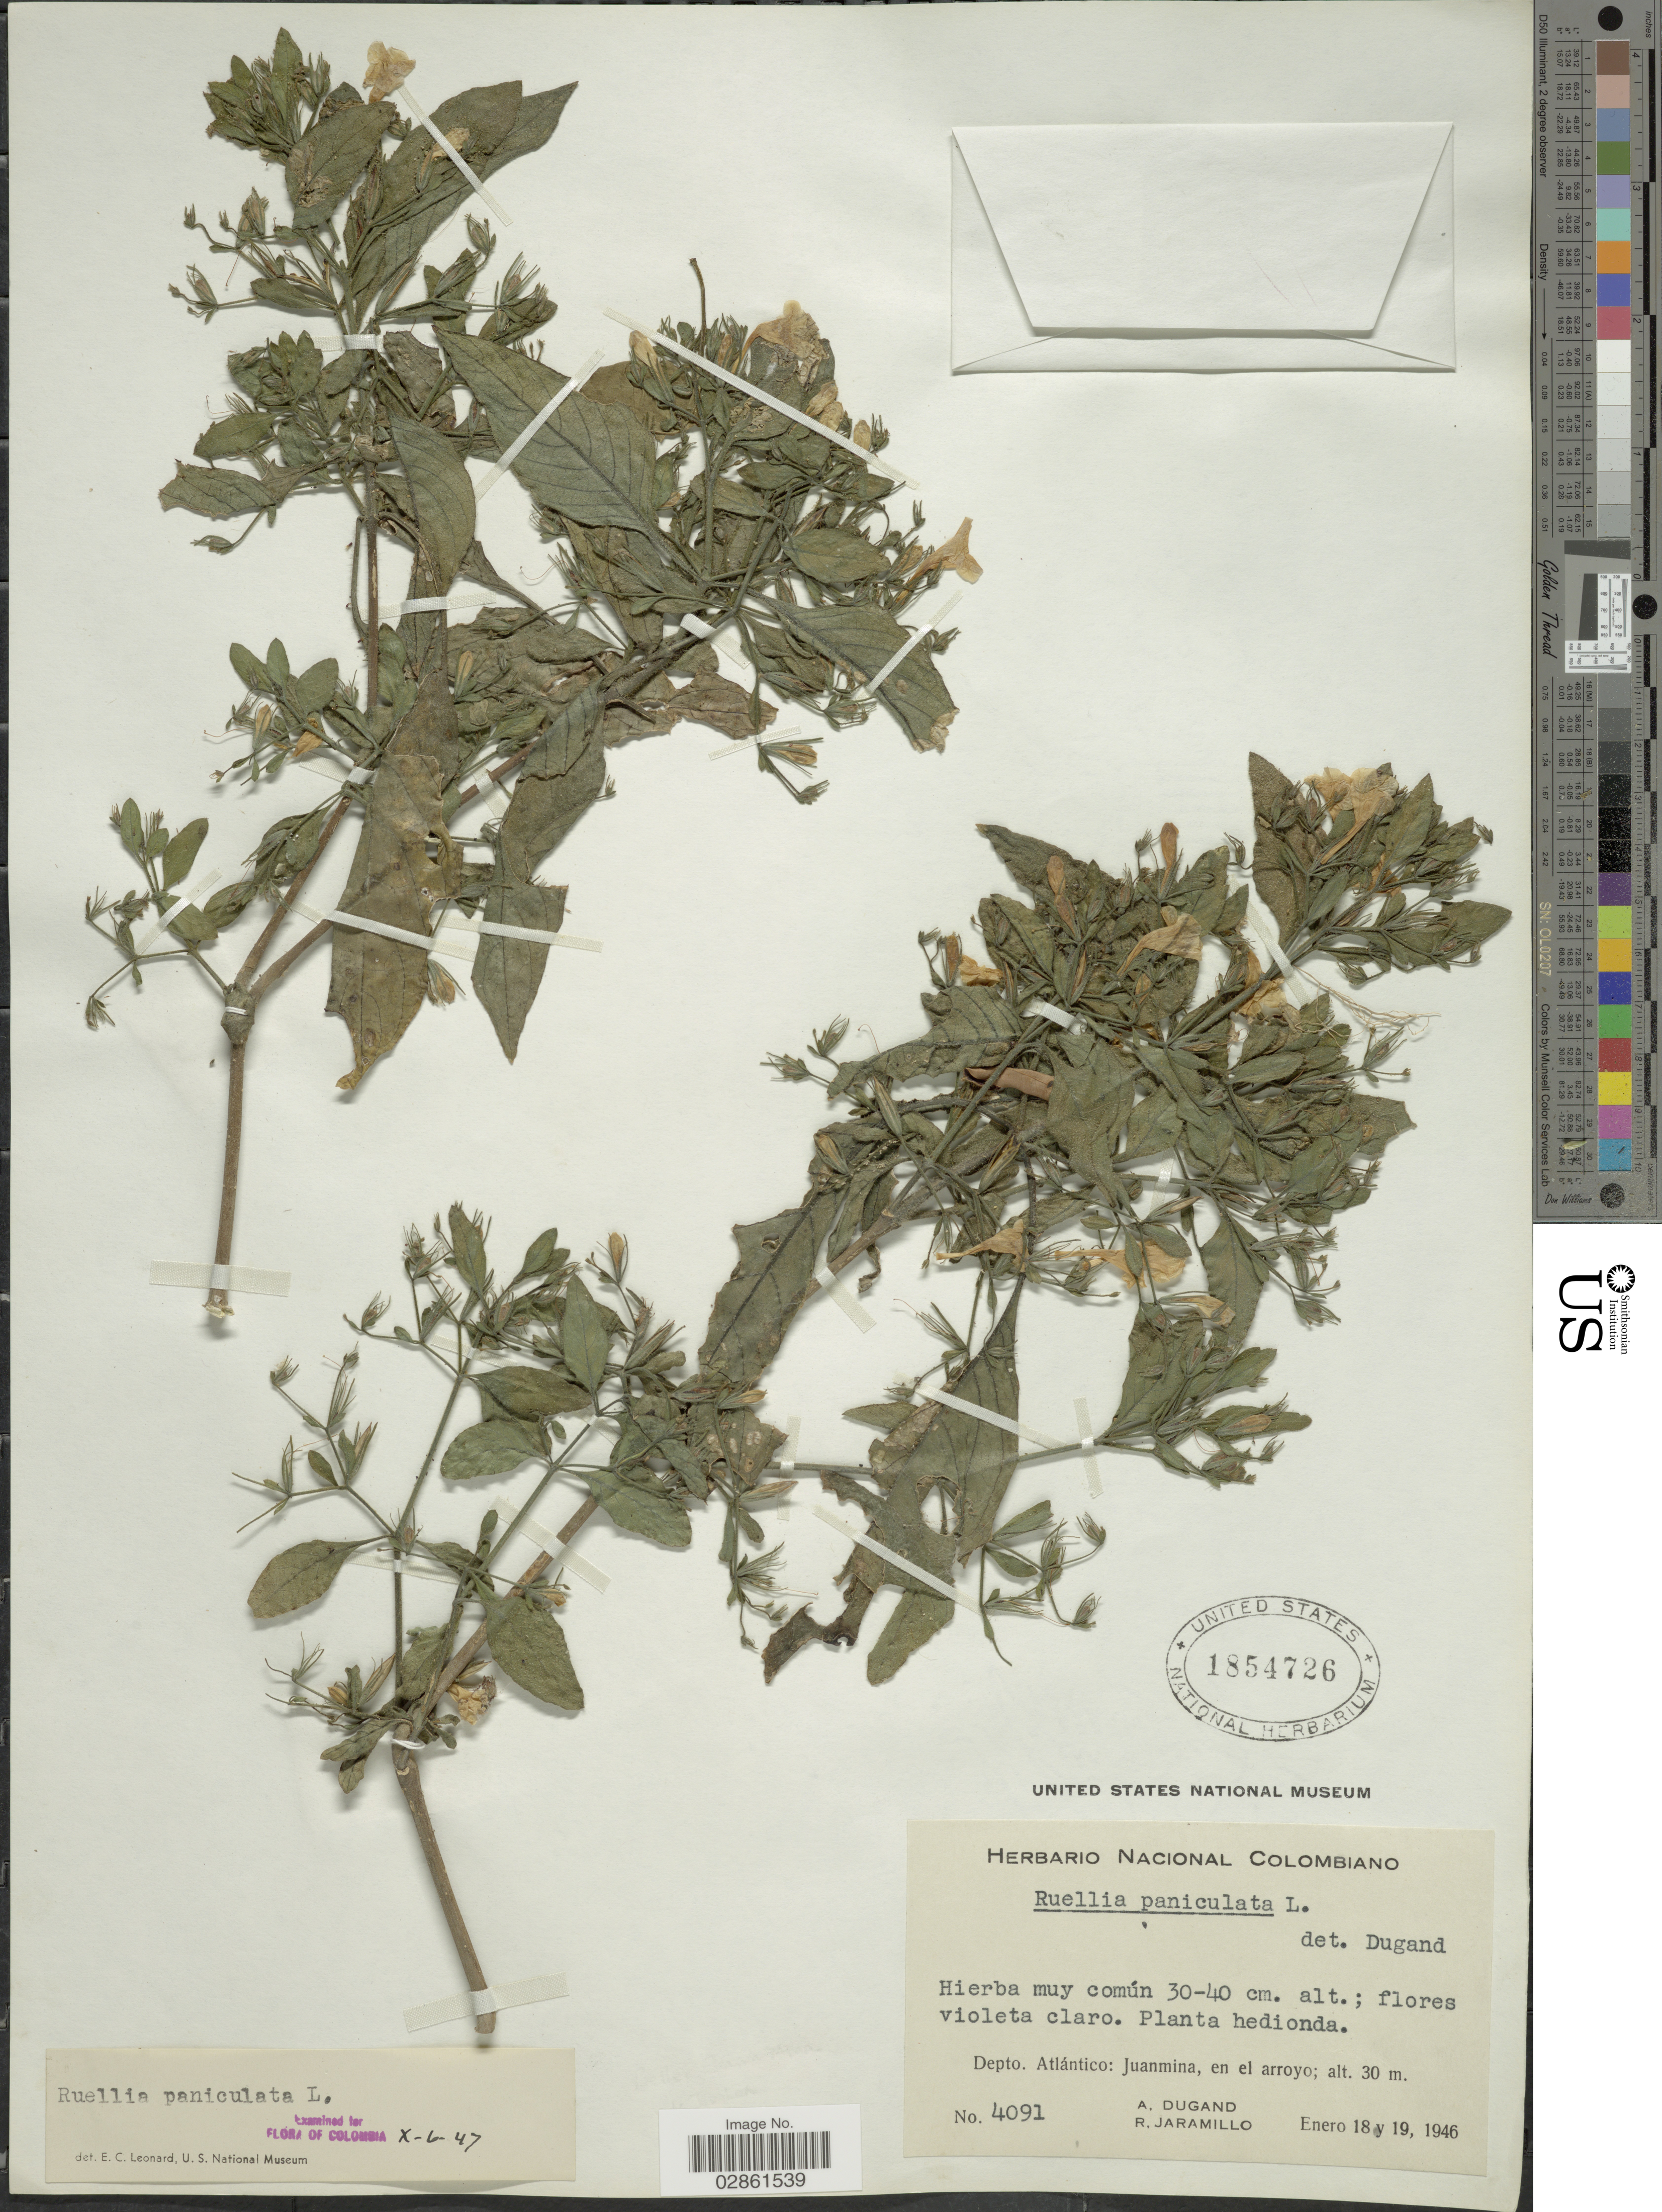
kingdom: Plantae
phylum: Tracheophyta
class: Magnoliopsida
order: Lamiales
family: Acanthaceae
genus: Ruellia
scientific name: Ruellia paniculata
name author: L.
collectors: A. Dugand & R. Jaramillo M.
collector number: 4091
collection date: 1946-01-18/1946-01-19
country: Colombia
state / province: Atlántico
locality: Depto. Atlántico: Juanmina, en el arroyo.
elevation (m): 30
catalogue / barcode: US 1854726